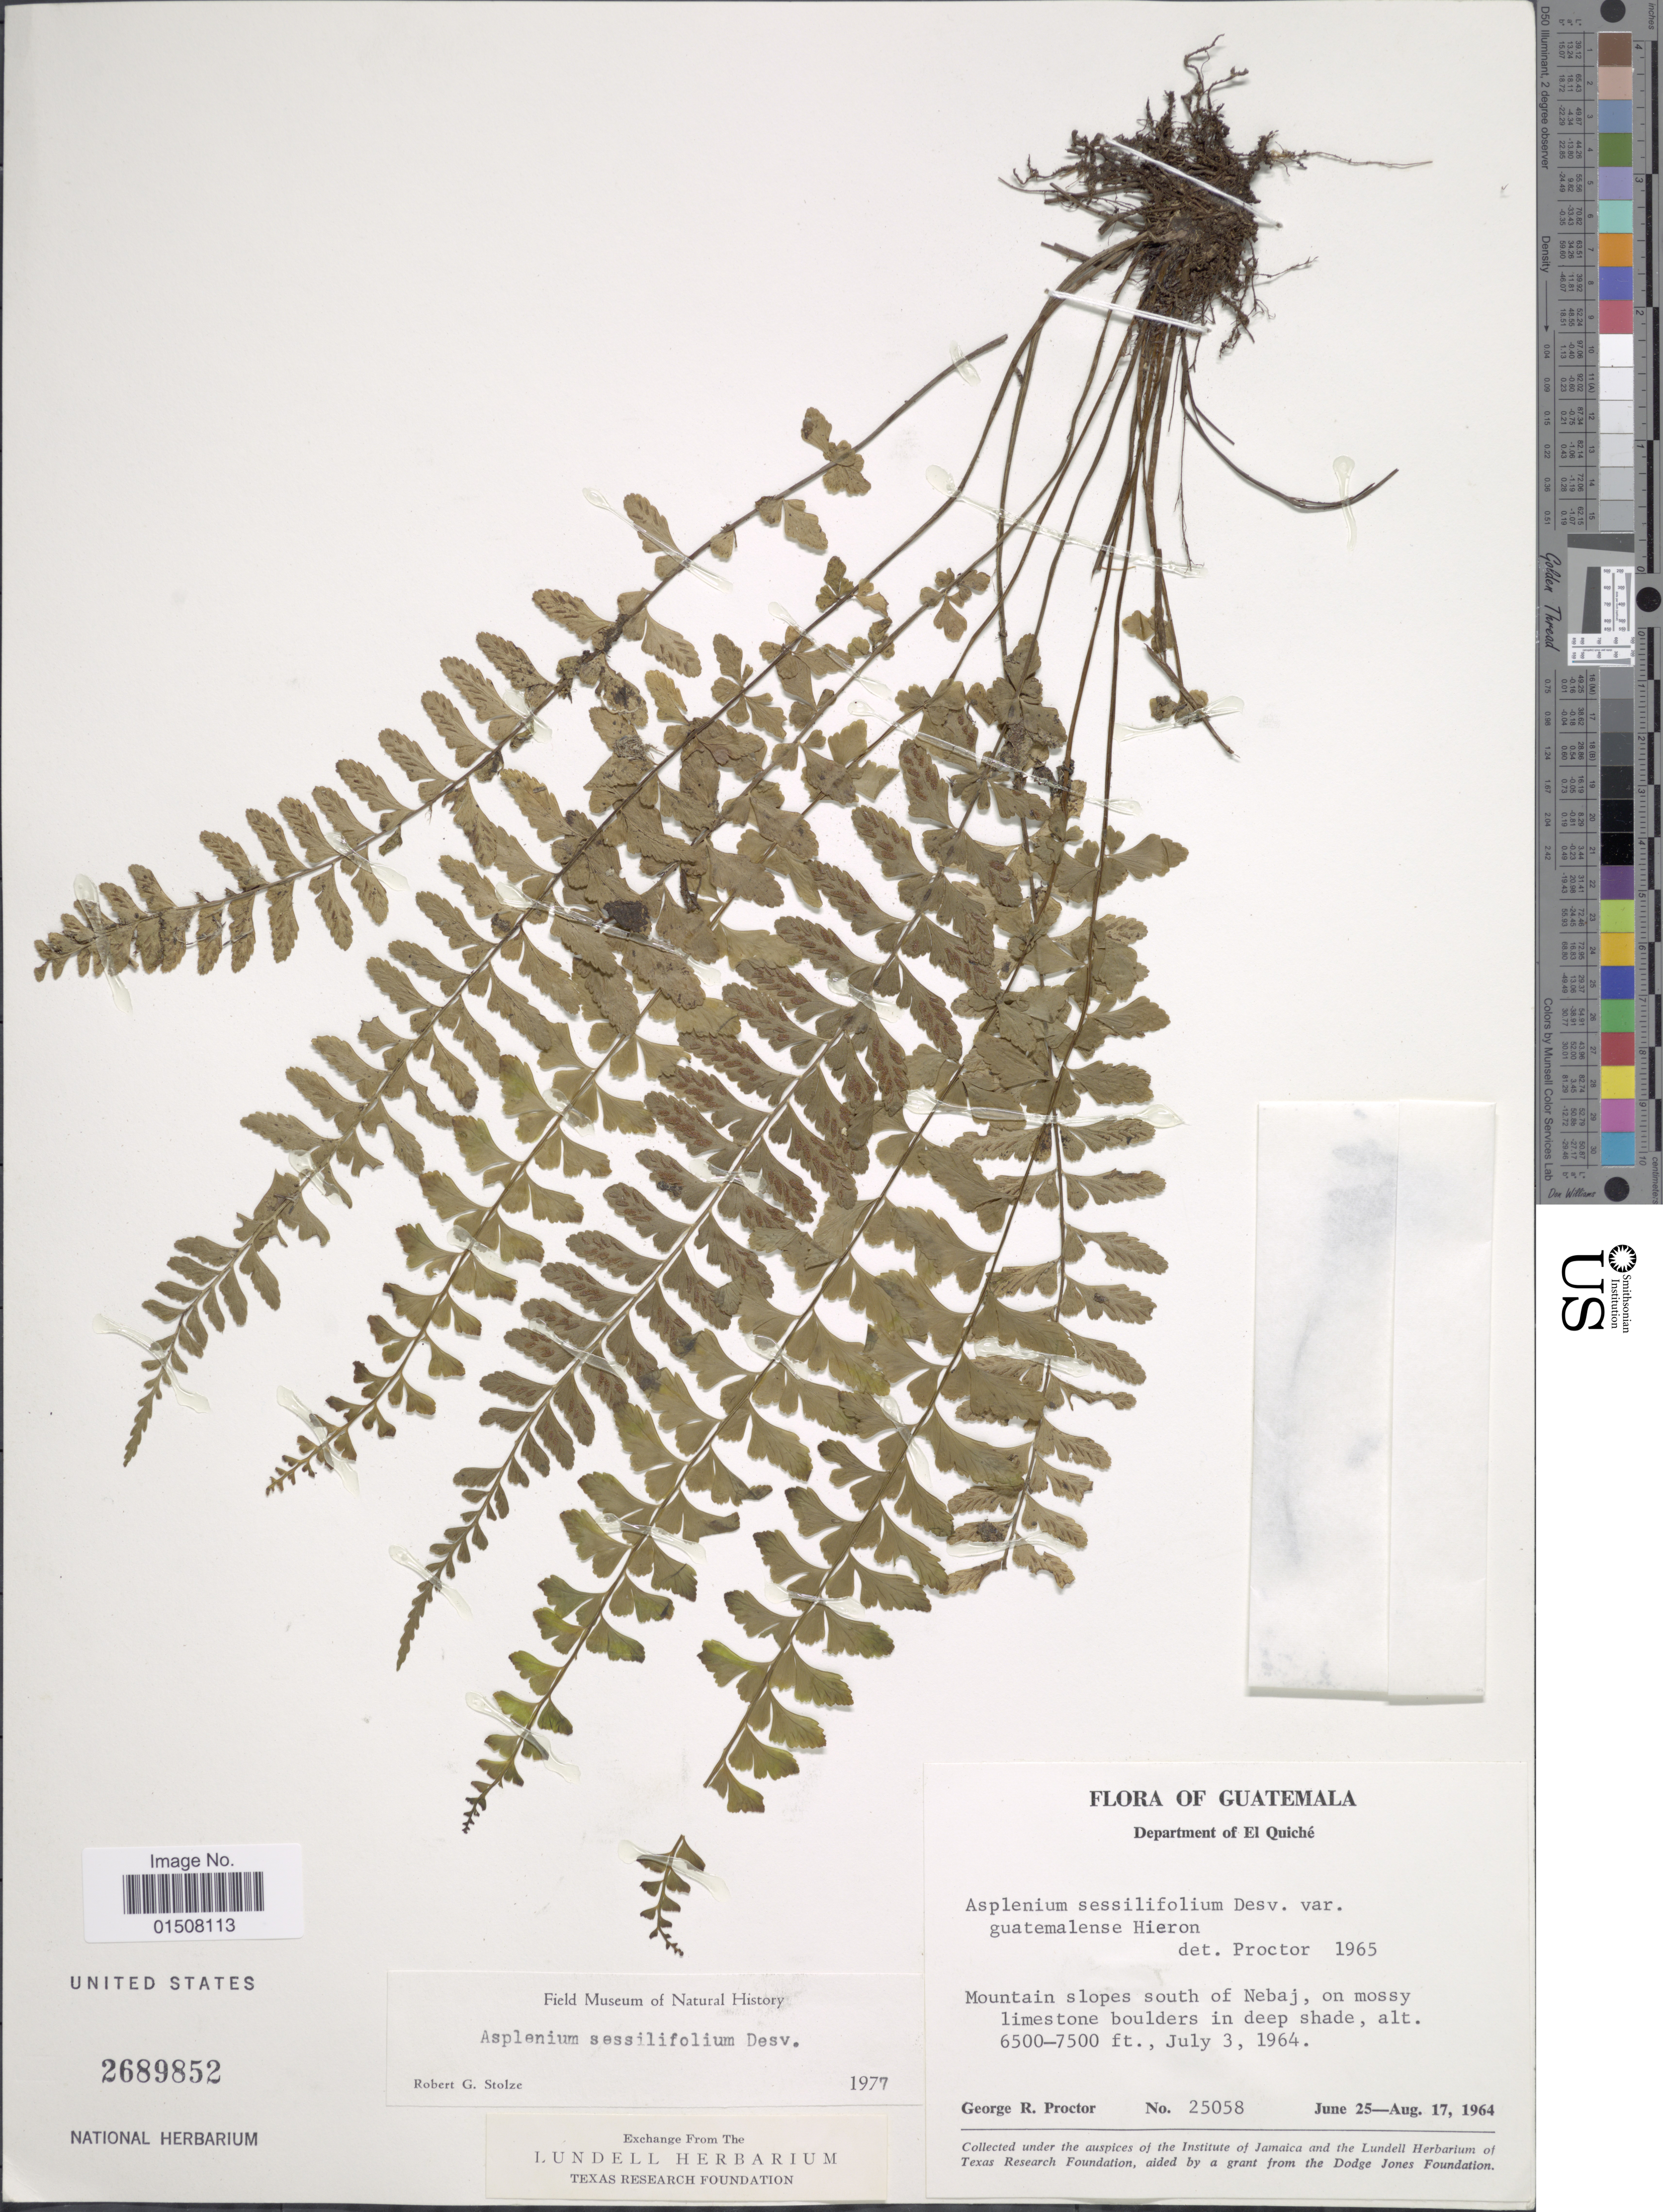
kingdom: Plantae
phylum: Tracheophyta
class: Polypodiopsida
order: Polypodiales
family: Aspleniaceae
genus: Asplenium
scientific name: Asplenium sessilifolium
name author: Desv.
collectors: G. R. Proctor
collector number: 25058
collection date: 1964-06-25/1964-08-17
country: Guatemala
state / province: El Quiché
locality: Mountain slopes south of Nebaj, on mossy limestone boulders in deep shade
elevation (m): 1981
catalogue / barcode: US 2689852